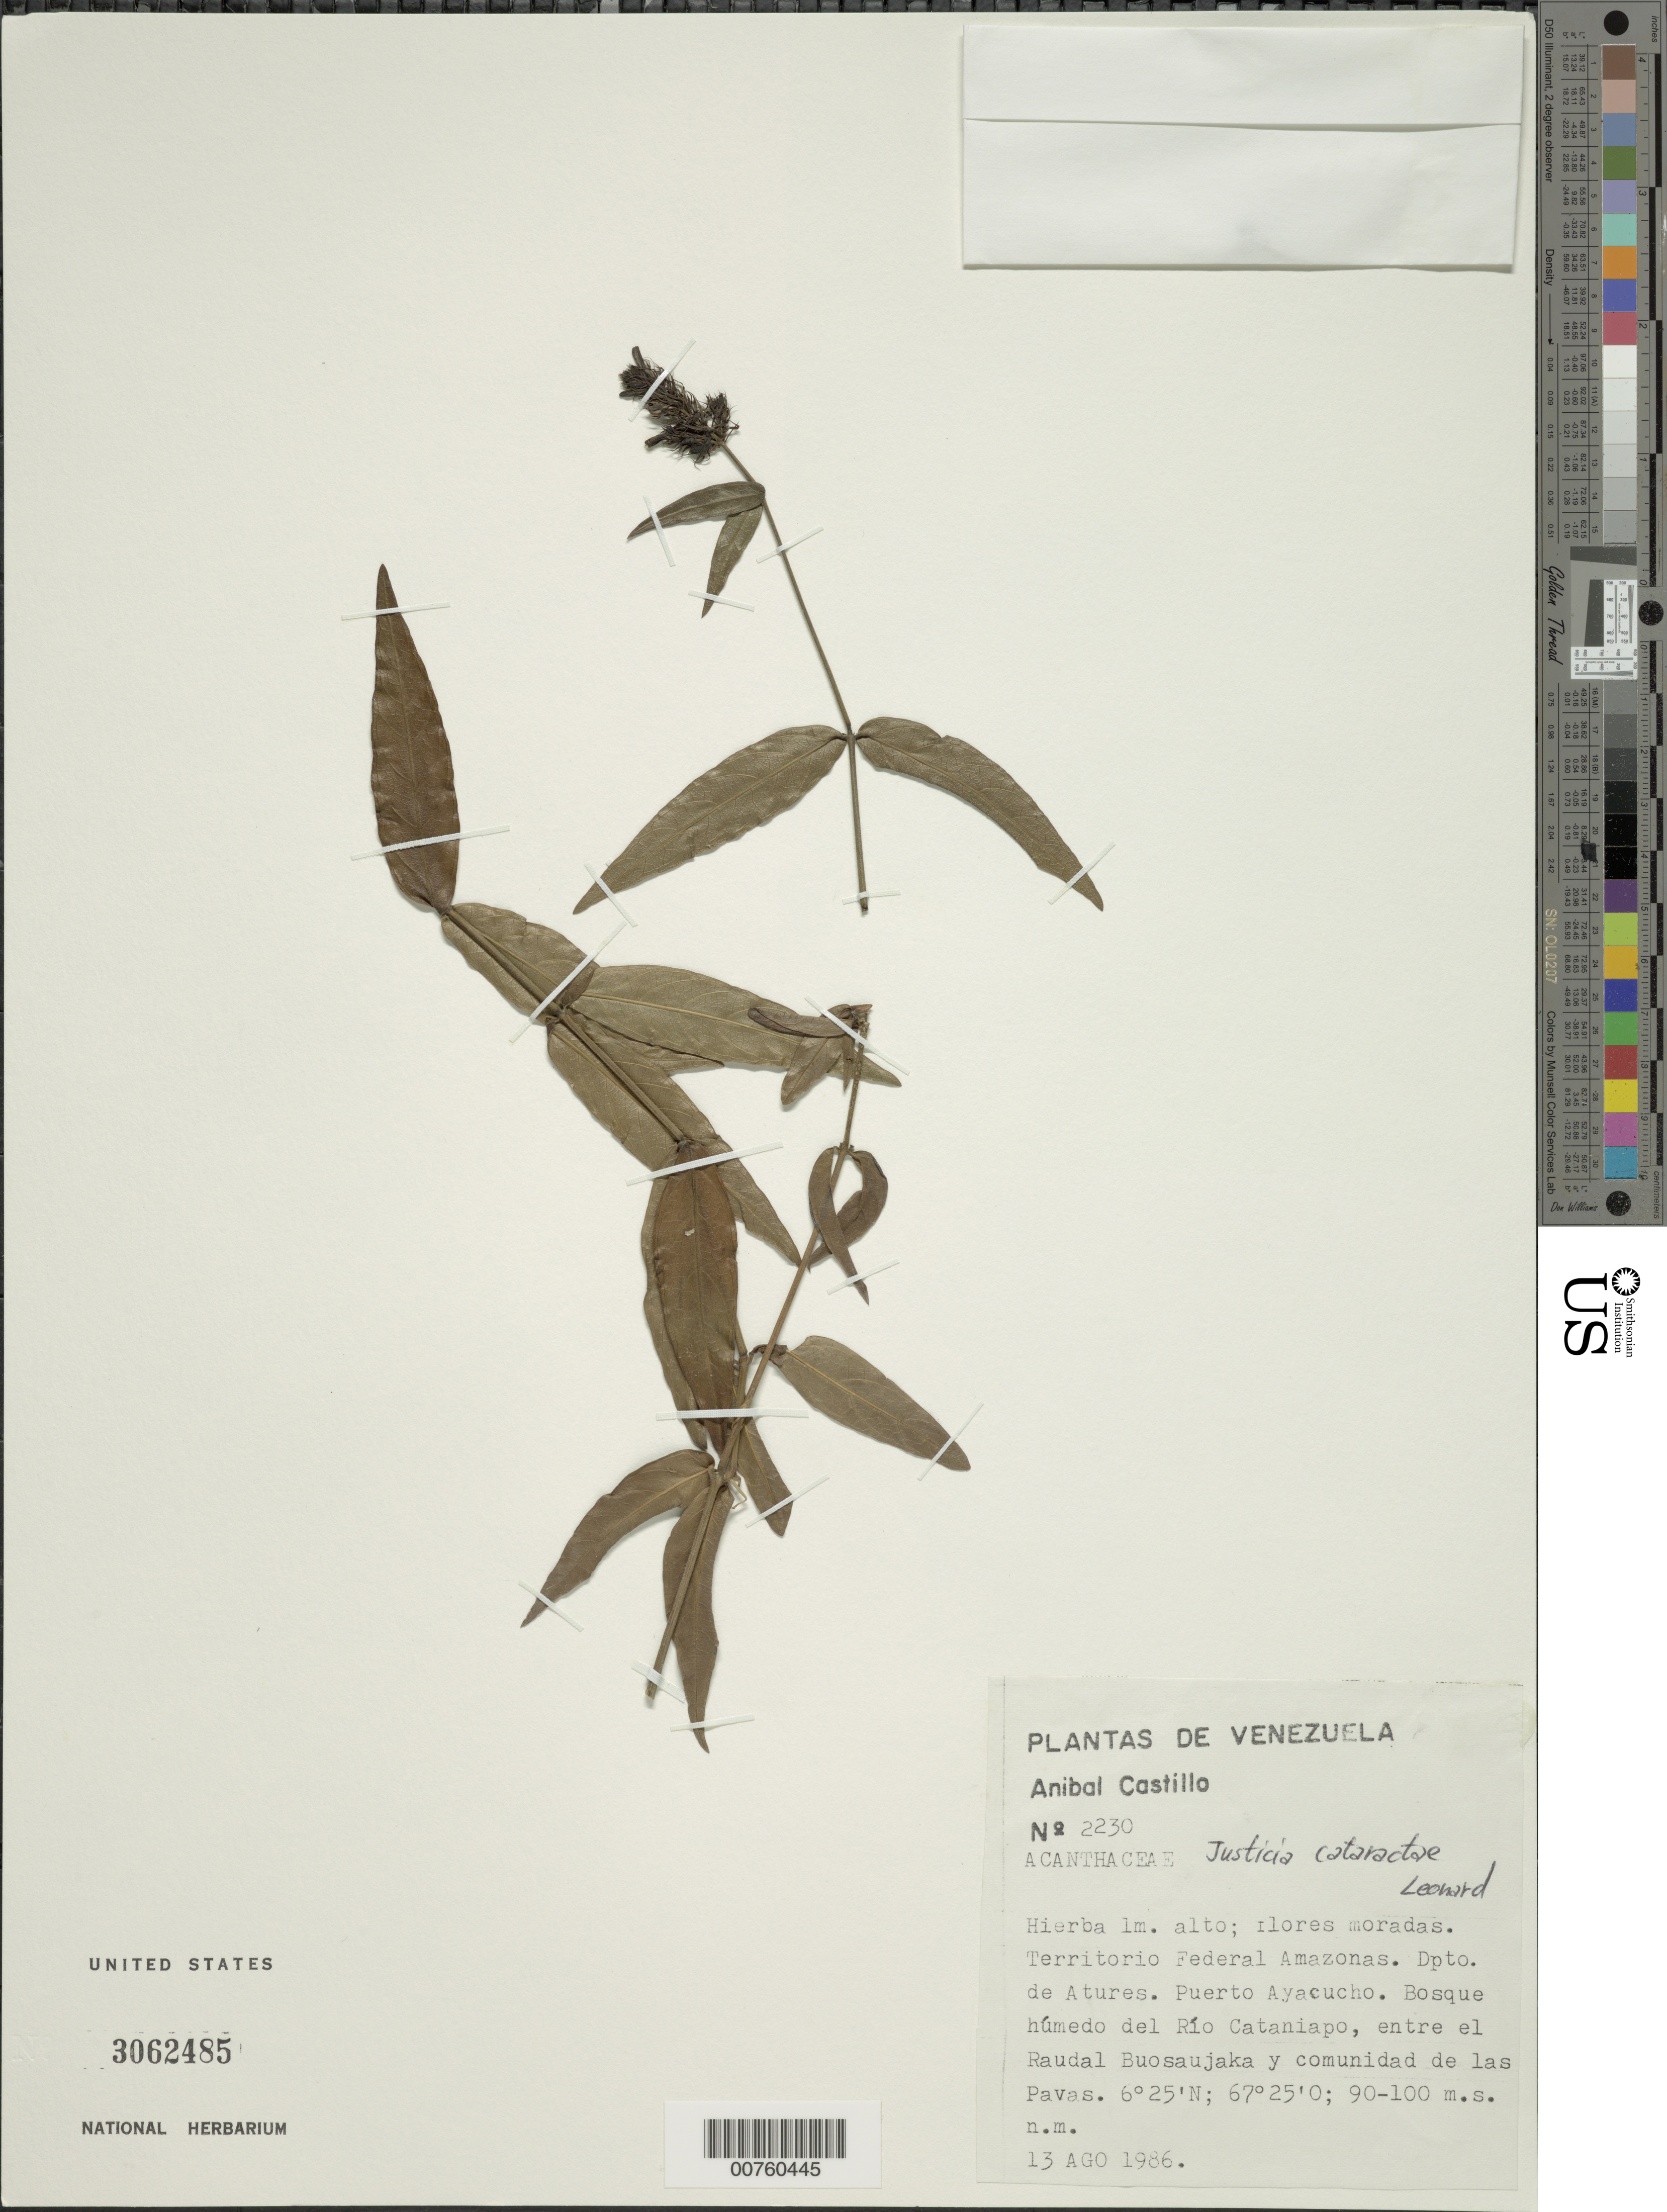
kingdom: Plantae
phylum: Tracheophyta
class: Magnoliopsida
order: Lamiales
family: Acanthaceae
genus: Justicia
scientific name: Justicia cataractae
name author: Leonard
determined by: Wasshausen, Dieter C., (BOT), Smithsonian Institution - National Museum of Natural History (UNITED STATES)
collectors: A. Castillo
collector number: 2230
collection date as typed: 13-Aug-86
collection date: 1986-08-13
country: Venezuela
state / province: Amazonas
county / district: Atures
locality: Puerto Ayacucho, Río Cataniapo, entre Raudal Buosaujaka y comunidad Las Pavas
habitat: Bosque húmedo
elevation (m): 90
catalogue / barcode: US 3062485